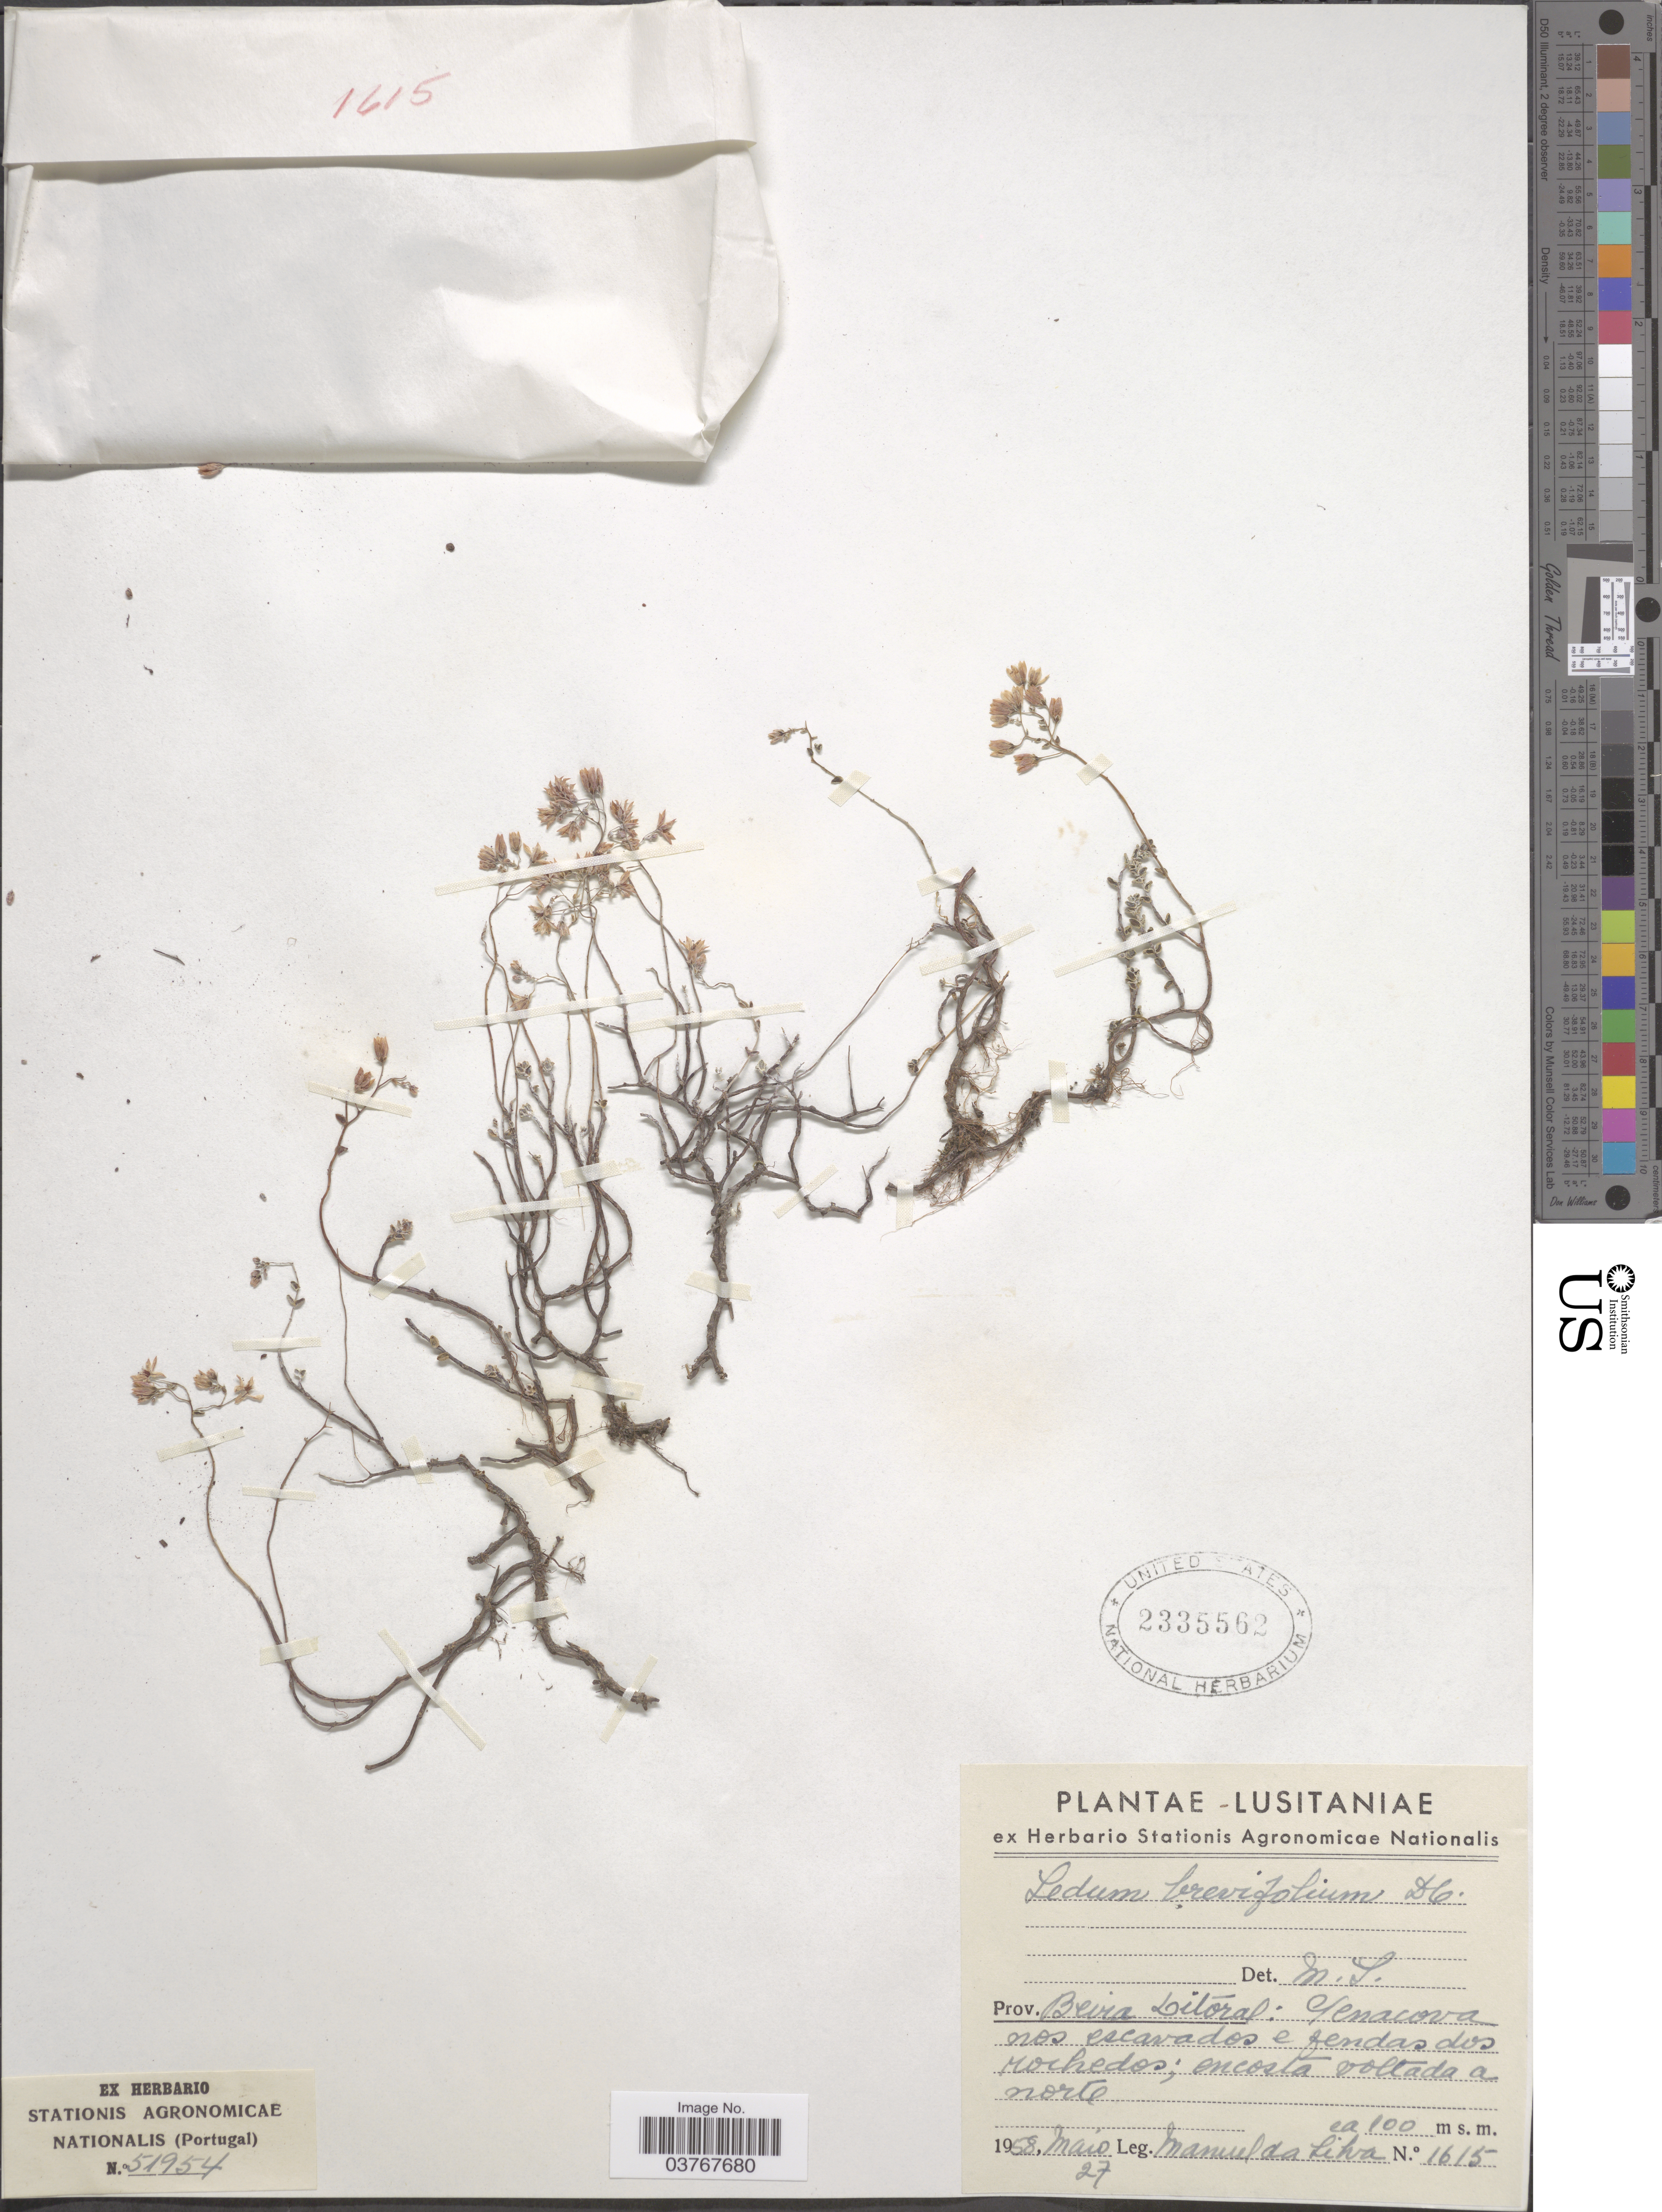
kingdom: Plantae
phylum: Tracheophyta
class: Magnoliopsida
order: Saxifragales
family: Crassulaceae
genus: Sedum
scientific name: Sedum brevifolium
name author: DC.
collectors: M. Da Silva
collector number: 1615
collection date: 1958-05-27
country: Portugal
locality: Prov. Beira Litoral: Genacova nos escavados e fendas dos Mochedos; encosta voltada a norte. [interpreted]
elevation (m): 100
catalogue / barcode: US 2335562